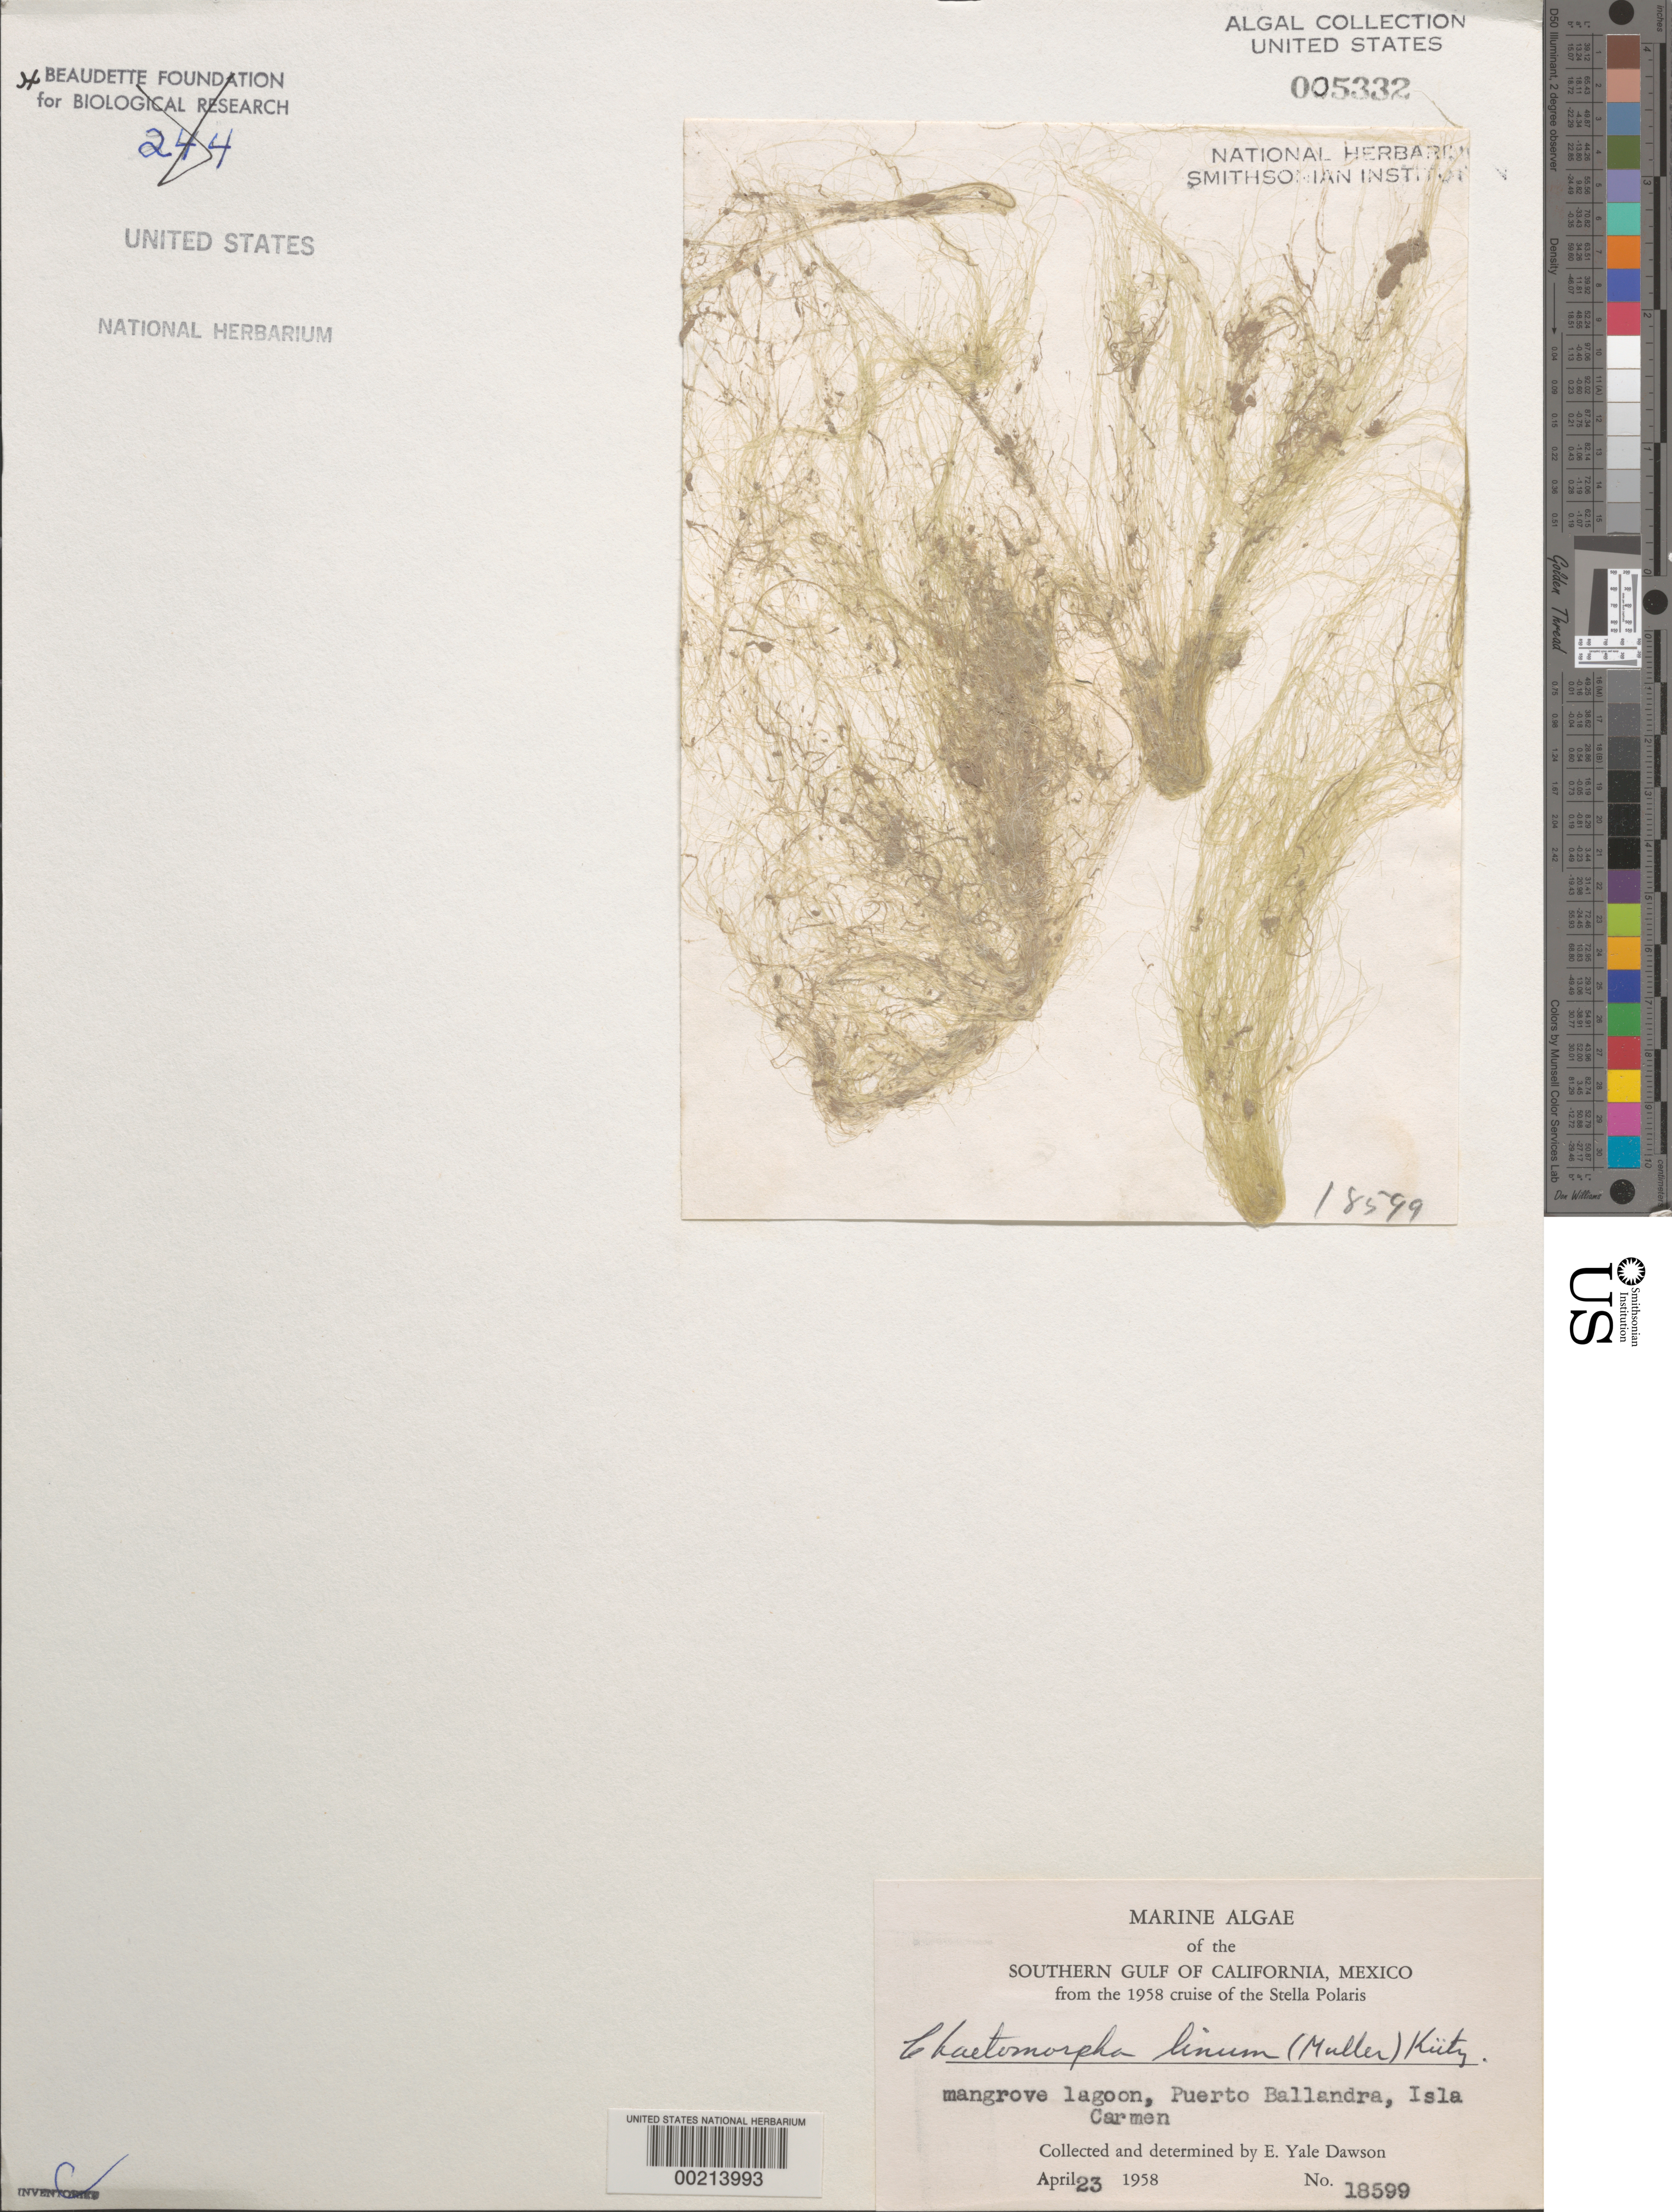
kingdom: Plantae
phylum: Chlorophyta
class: Ulvophyceae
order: Cladophorales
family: Cladophoraceae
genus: Chaetomorpha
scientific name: Chaetomorpha linum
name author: (O.F. Muell.) Kütz.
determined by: Dawson, E. Y.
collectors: E. Y. Dawson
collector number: EYD 18599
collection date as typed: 23 Apr 1958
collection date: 1958-04-23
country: Mexico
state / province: Baja California Sur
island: Isla Carmen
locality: Puerto Ballandra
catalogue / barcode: US 5332